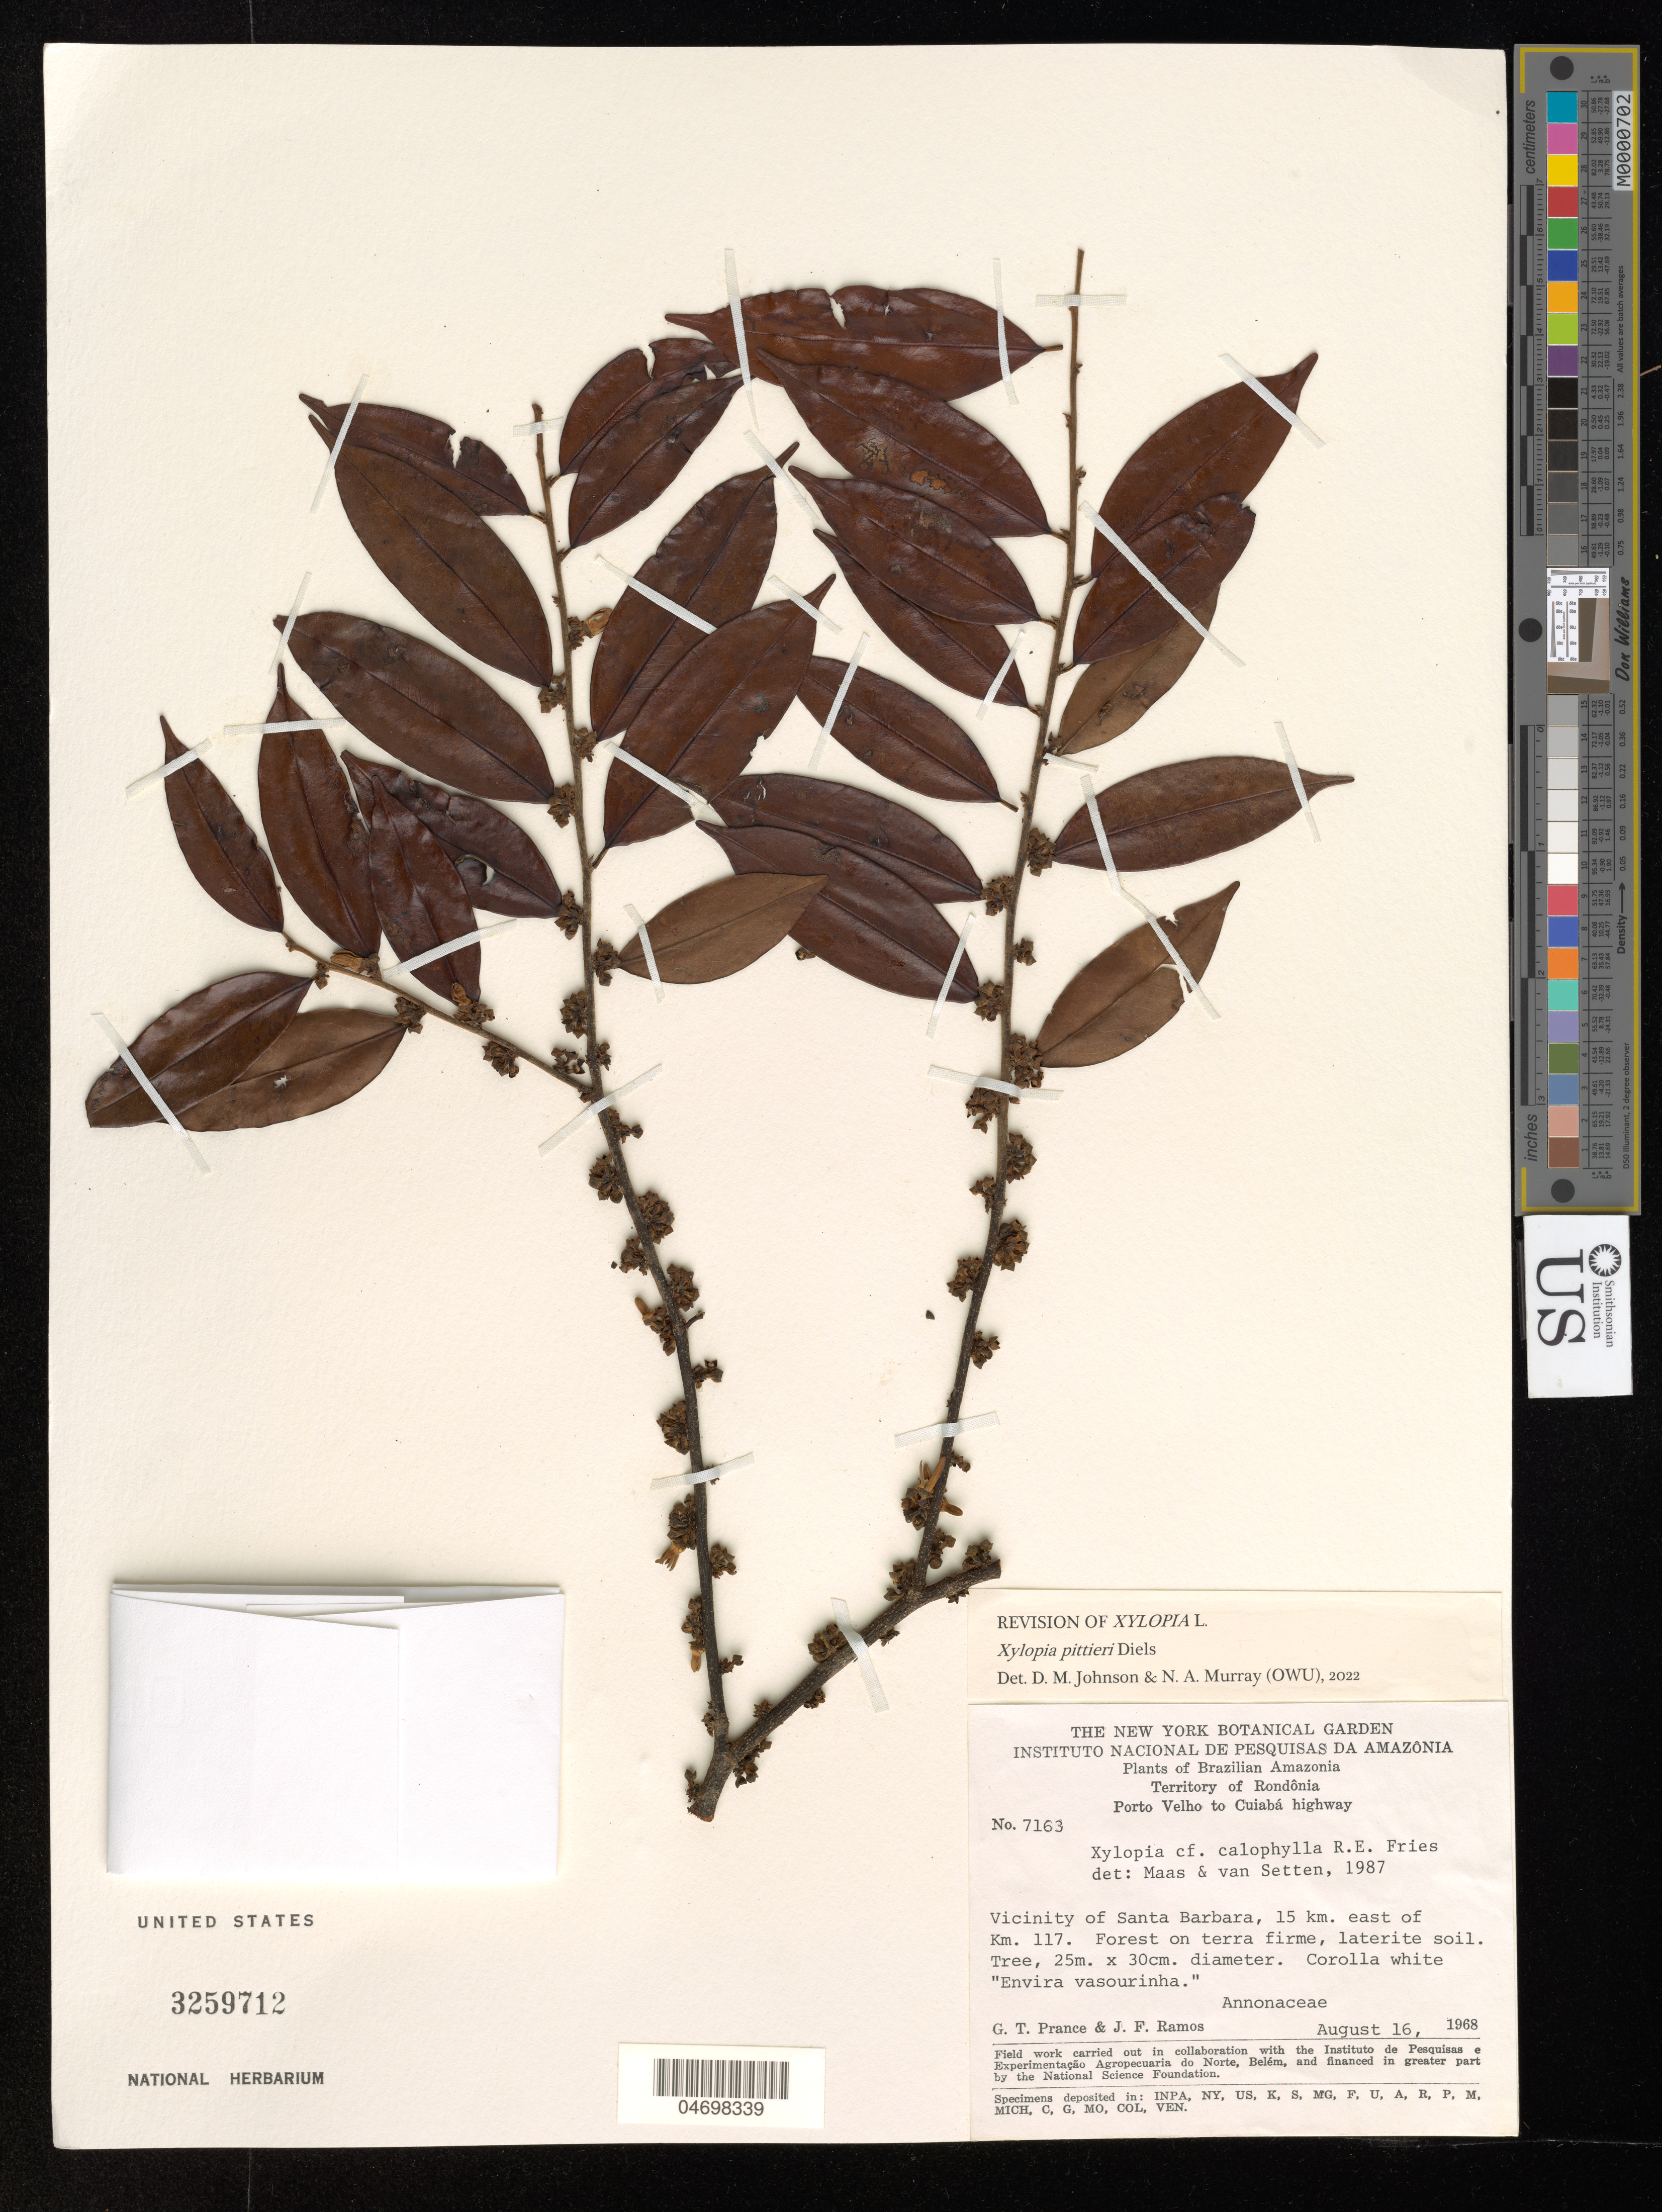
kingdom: Plantae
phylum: Tracheophyta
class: Magnoliopsida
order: Magnoliales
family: Annonaceae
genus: Xylopia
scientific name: Xylopia pittieri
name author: Diels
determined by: Johnson, D. M.; Murray, N. A.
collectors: G. T. Prance & J. F. Ramos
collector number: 7163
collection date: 1968-08-16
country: Brazil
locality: Porto Velho to Cuiabá highway. Vicinity of Santa Barbara, 15 km east of km 117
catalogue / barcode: US 3259712